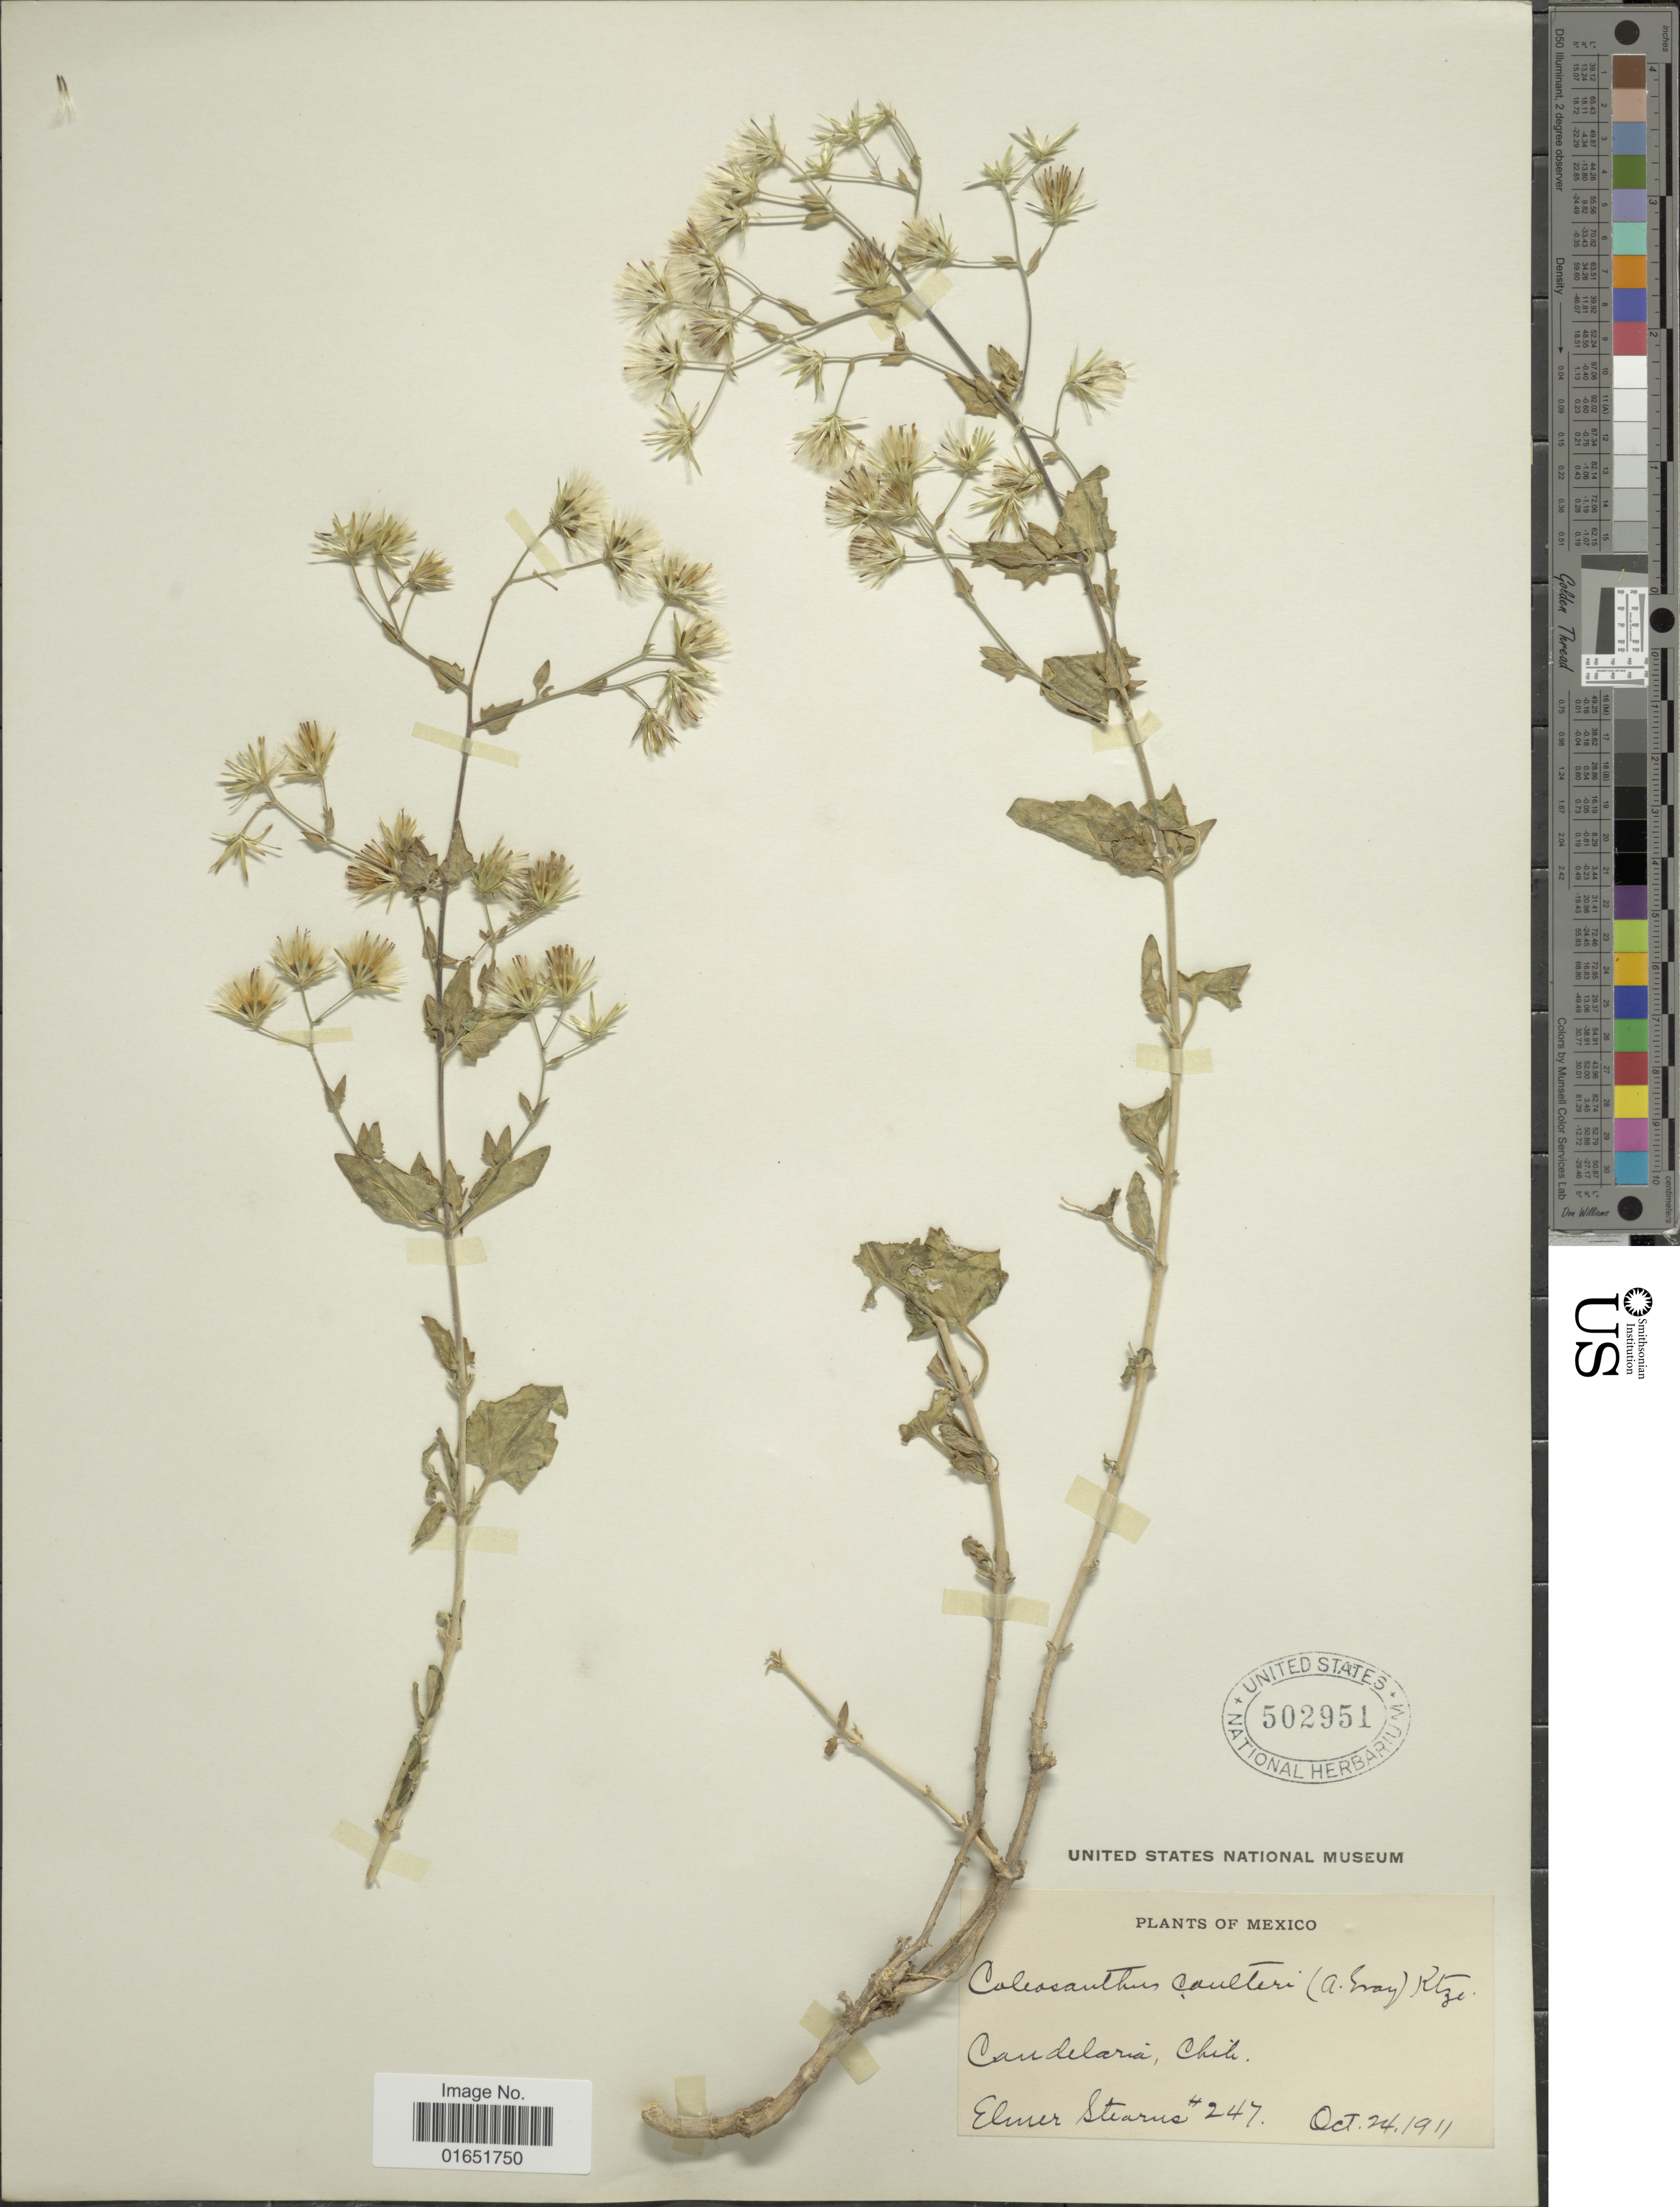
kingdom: Plantae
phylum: Tracheophyta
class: Magnoliopsida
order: Asterales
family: Asteraceae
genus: Brickellia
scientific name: Brickellia coulteri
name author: A. Gray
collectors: E. Stearns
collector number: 247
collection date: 1911-10-24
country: Mexico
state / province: Chihuahua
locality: Candelaria, Chih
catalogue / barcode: US 502951